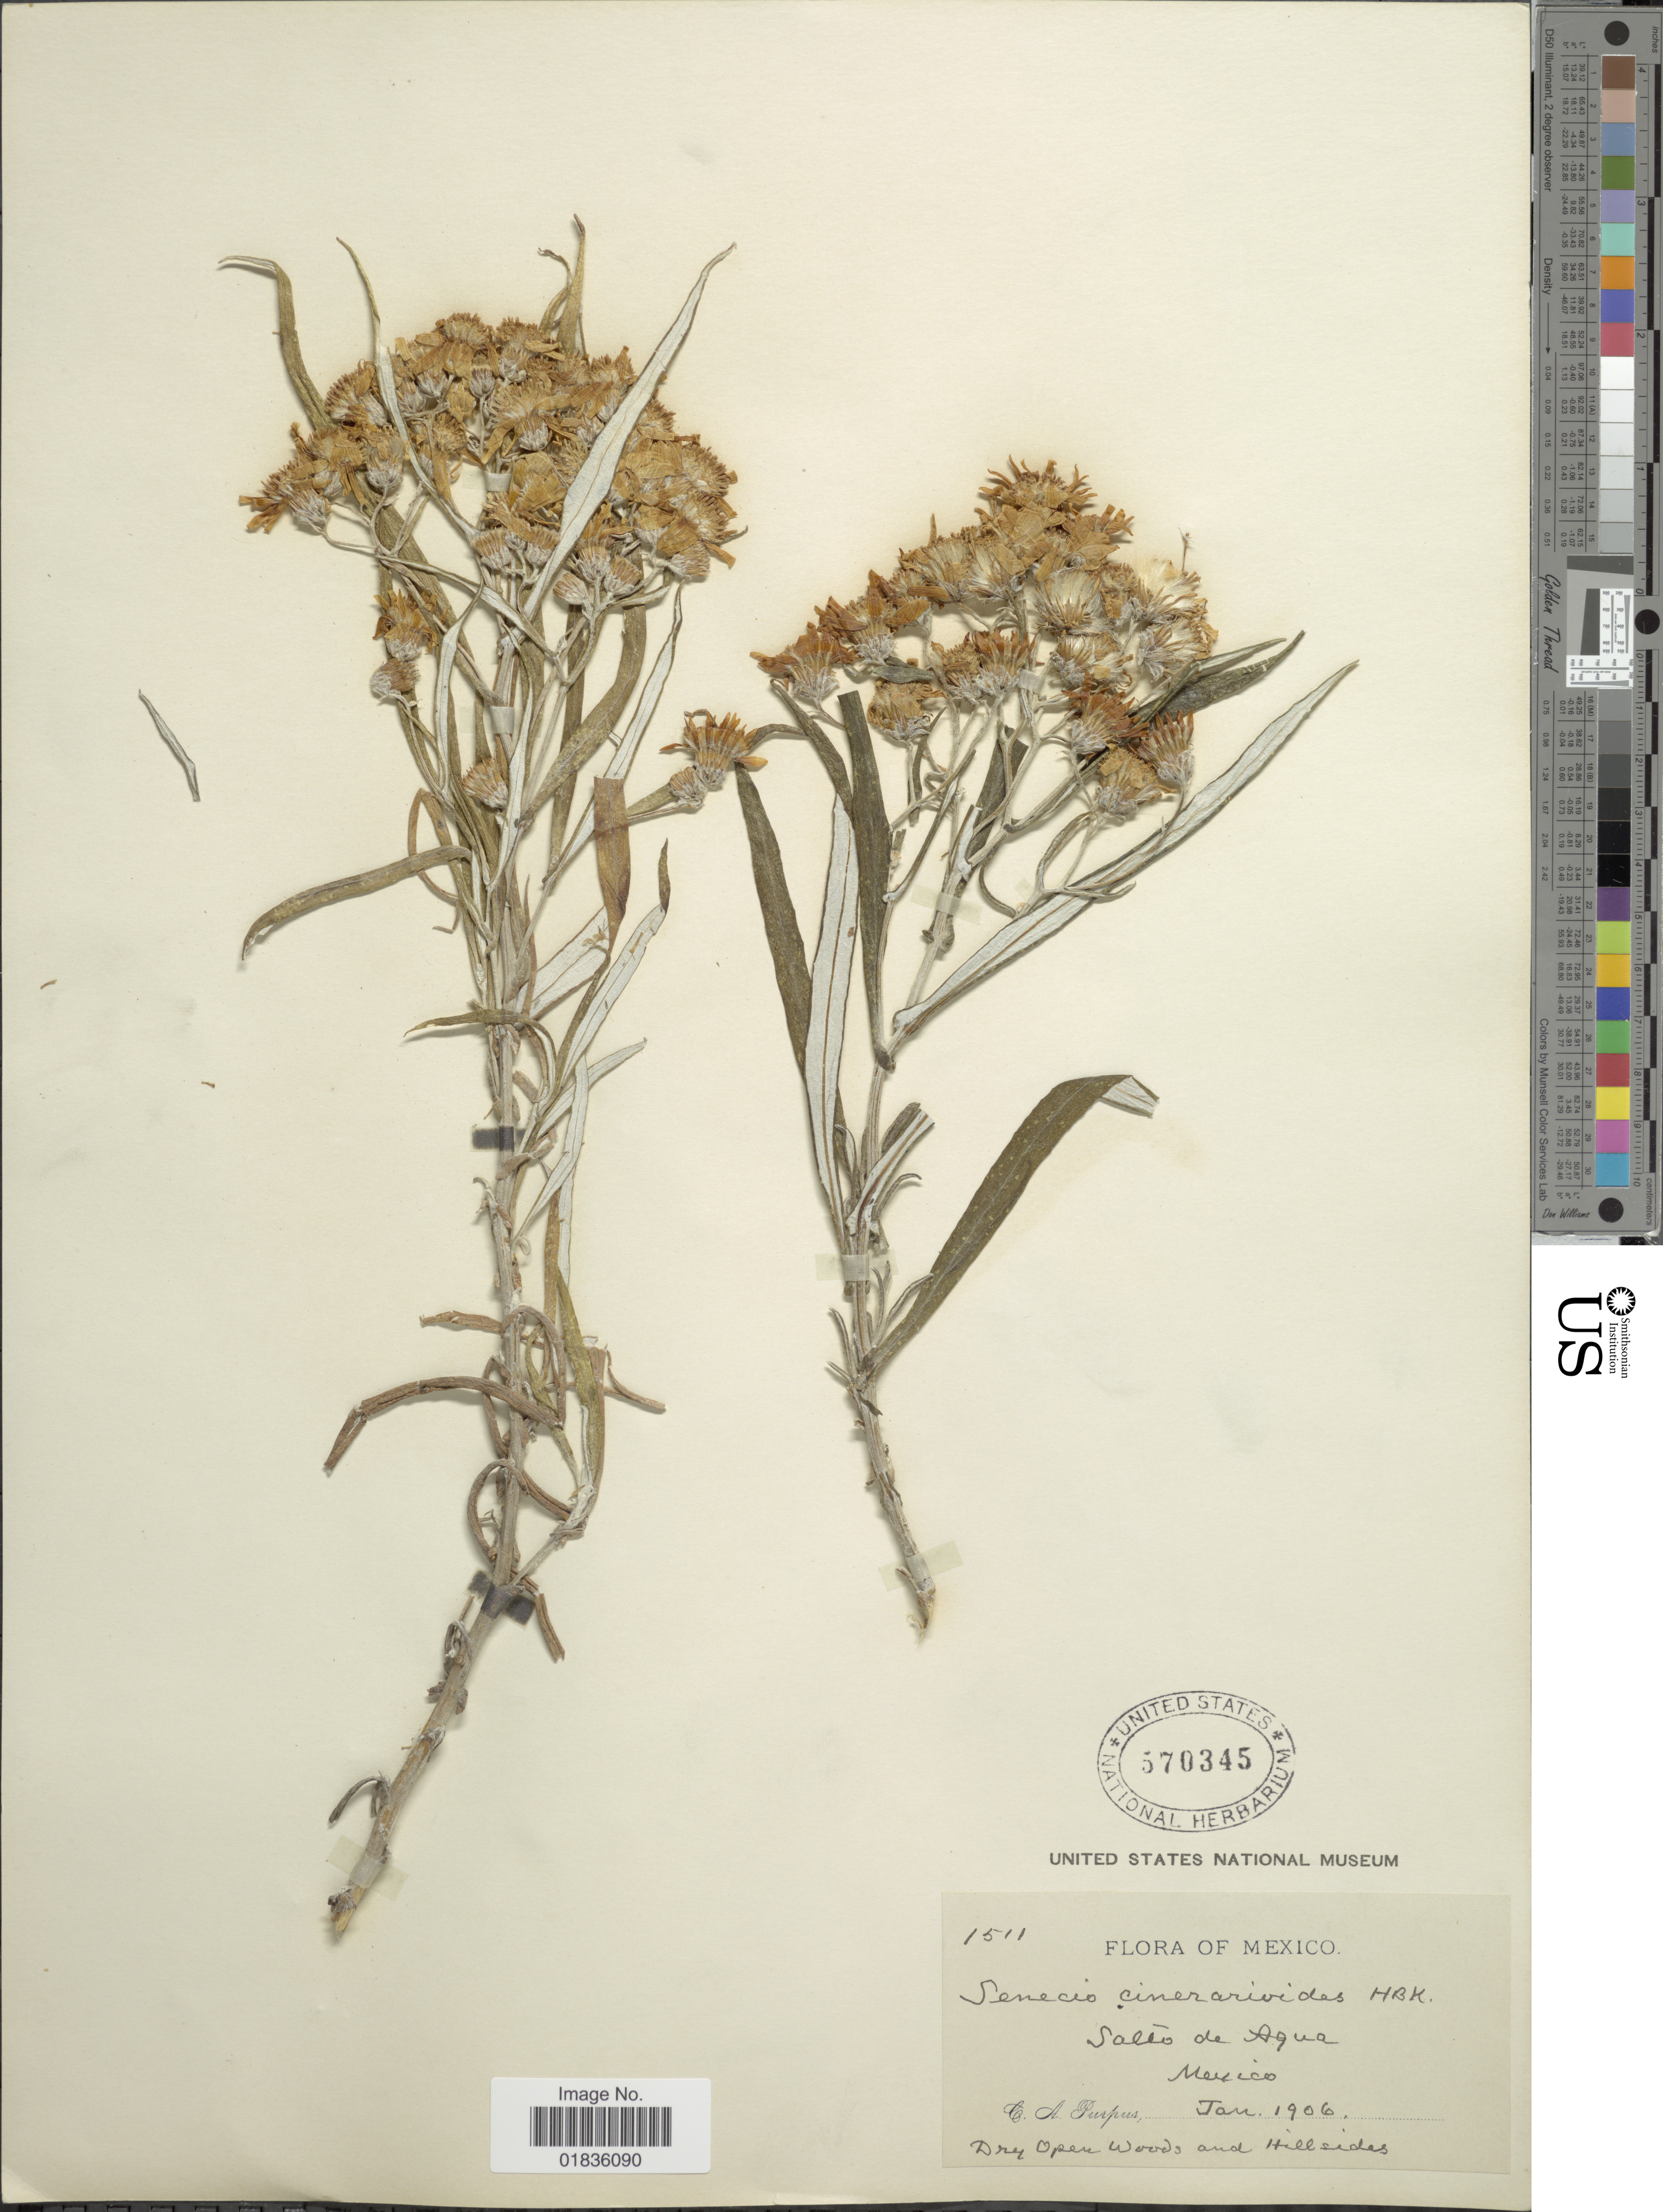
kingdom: Plantae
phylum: Tracheophyta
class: Magnoliopsida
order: Asterales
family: Asteraceae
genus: Senecio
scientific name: Senecio cinerarioides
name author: Kunth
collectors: C. A. Purpus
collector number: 1511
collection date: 1906-01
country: Mexico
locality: Salto de Agua, dry open woods and hillsides.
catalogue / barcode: US 570345